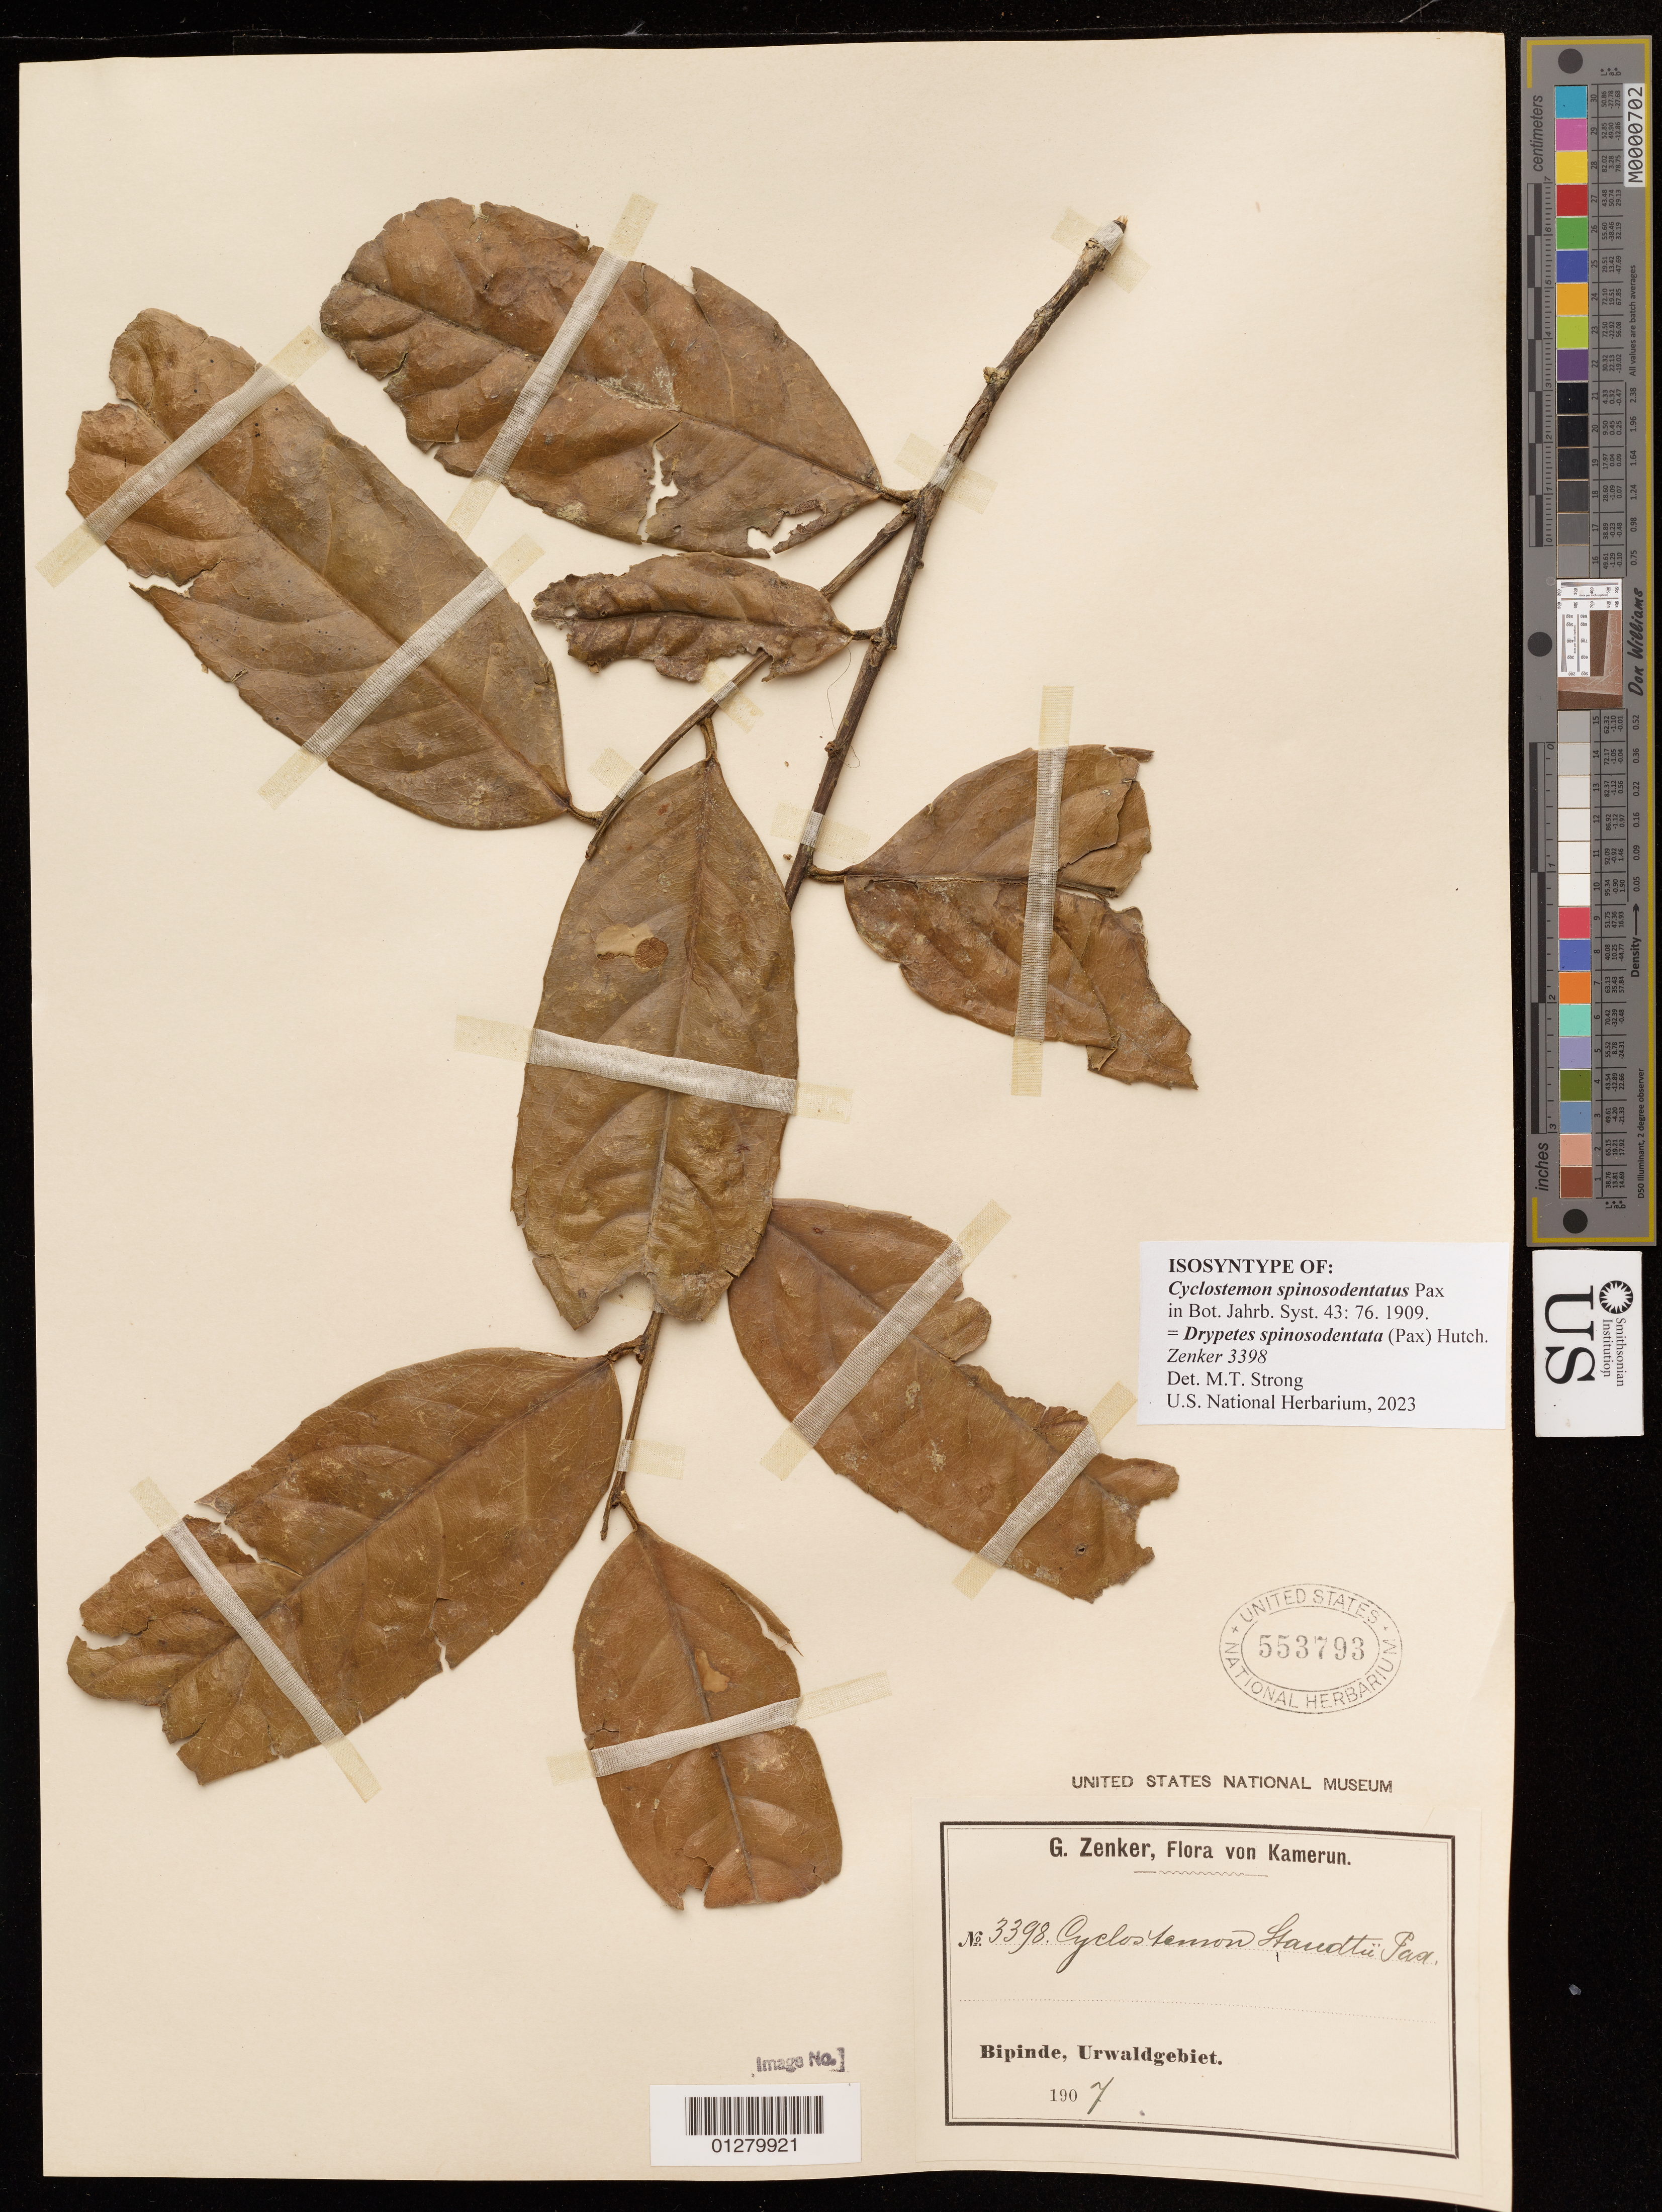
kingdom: Plantae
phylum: Tracheophyta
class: Magnoliopsida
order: Malpighiales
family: Putranjivaceae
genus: Cyclostemon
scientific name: Cyclostemon spinosodentatus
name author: Pax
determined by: Strong, Mark T., (BOT), Smithsonian Institution - National Museum of Natural History (UNITED STATES)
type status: Isosyntype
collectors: G. A. Zenker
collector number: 3398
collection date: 1907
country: Cameroon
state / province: Sud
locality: Bipinde, Urwaldgebiet.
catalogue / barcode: US 553793